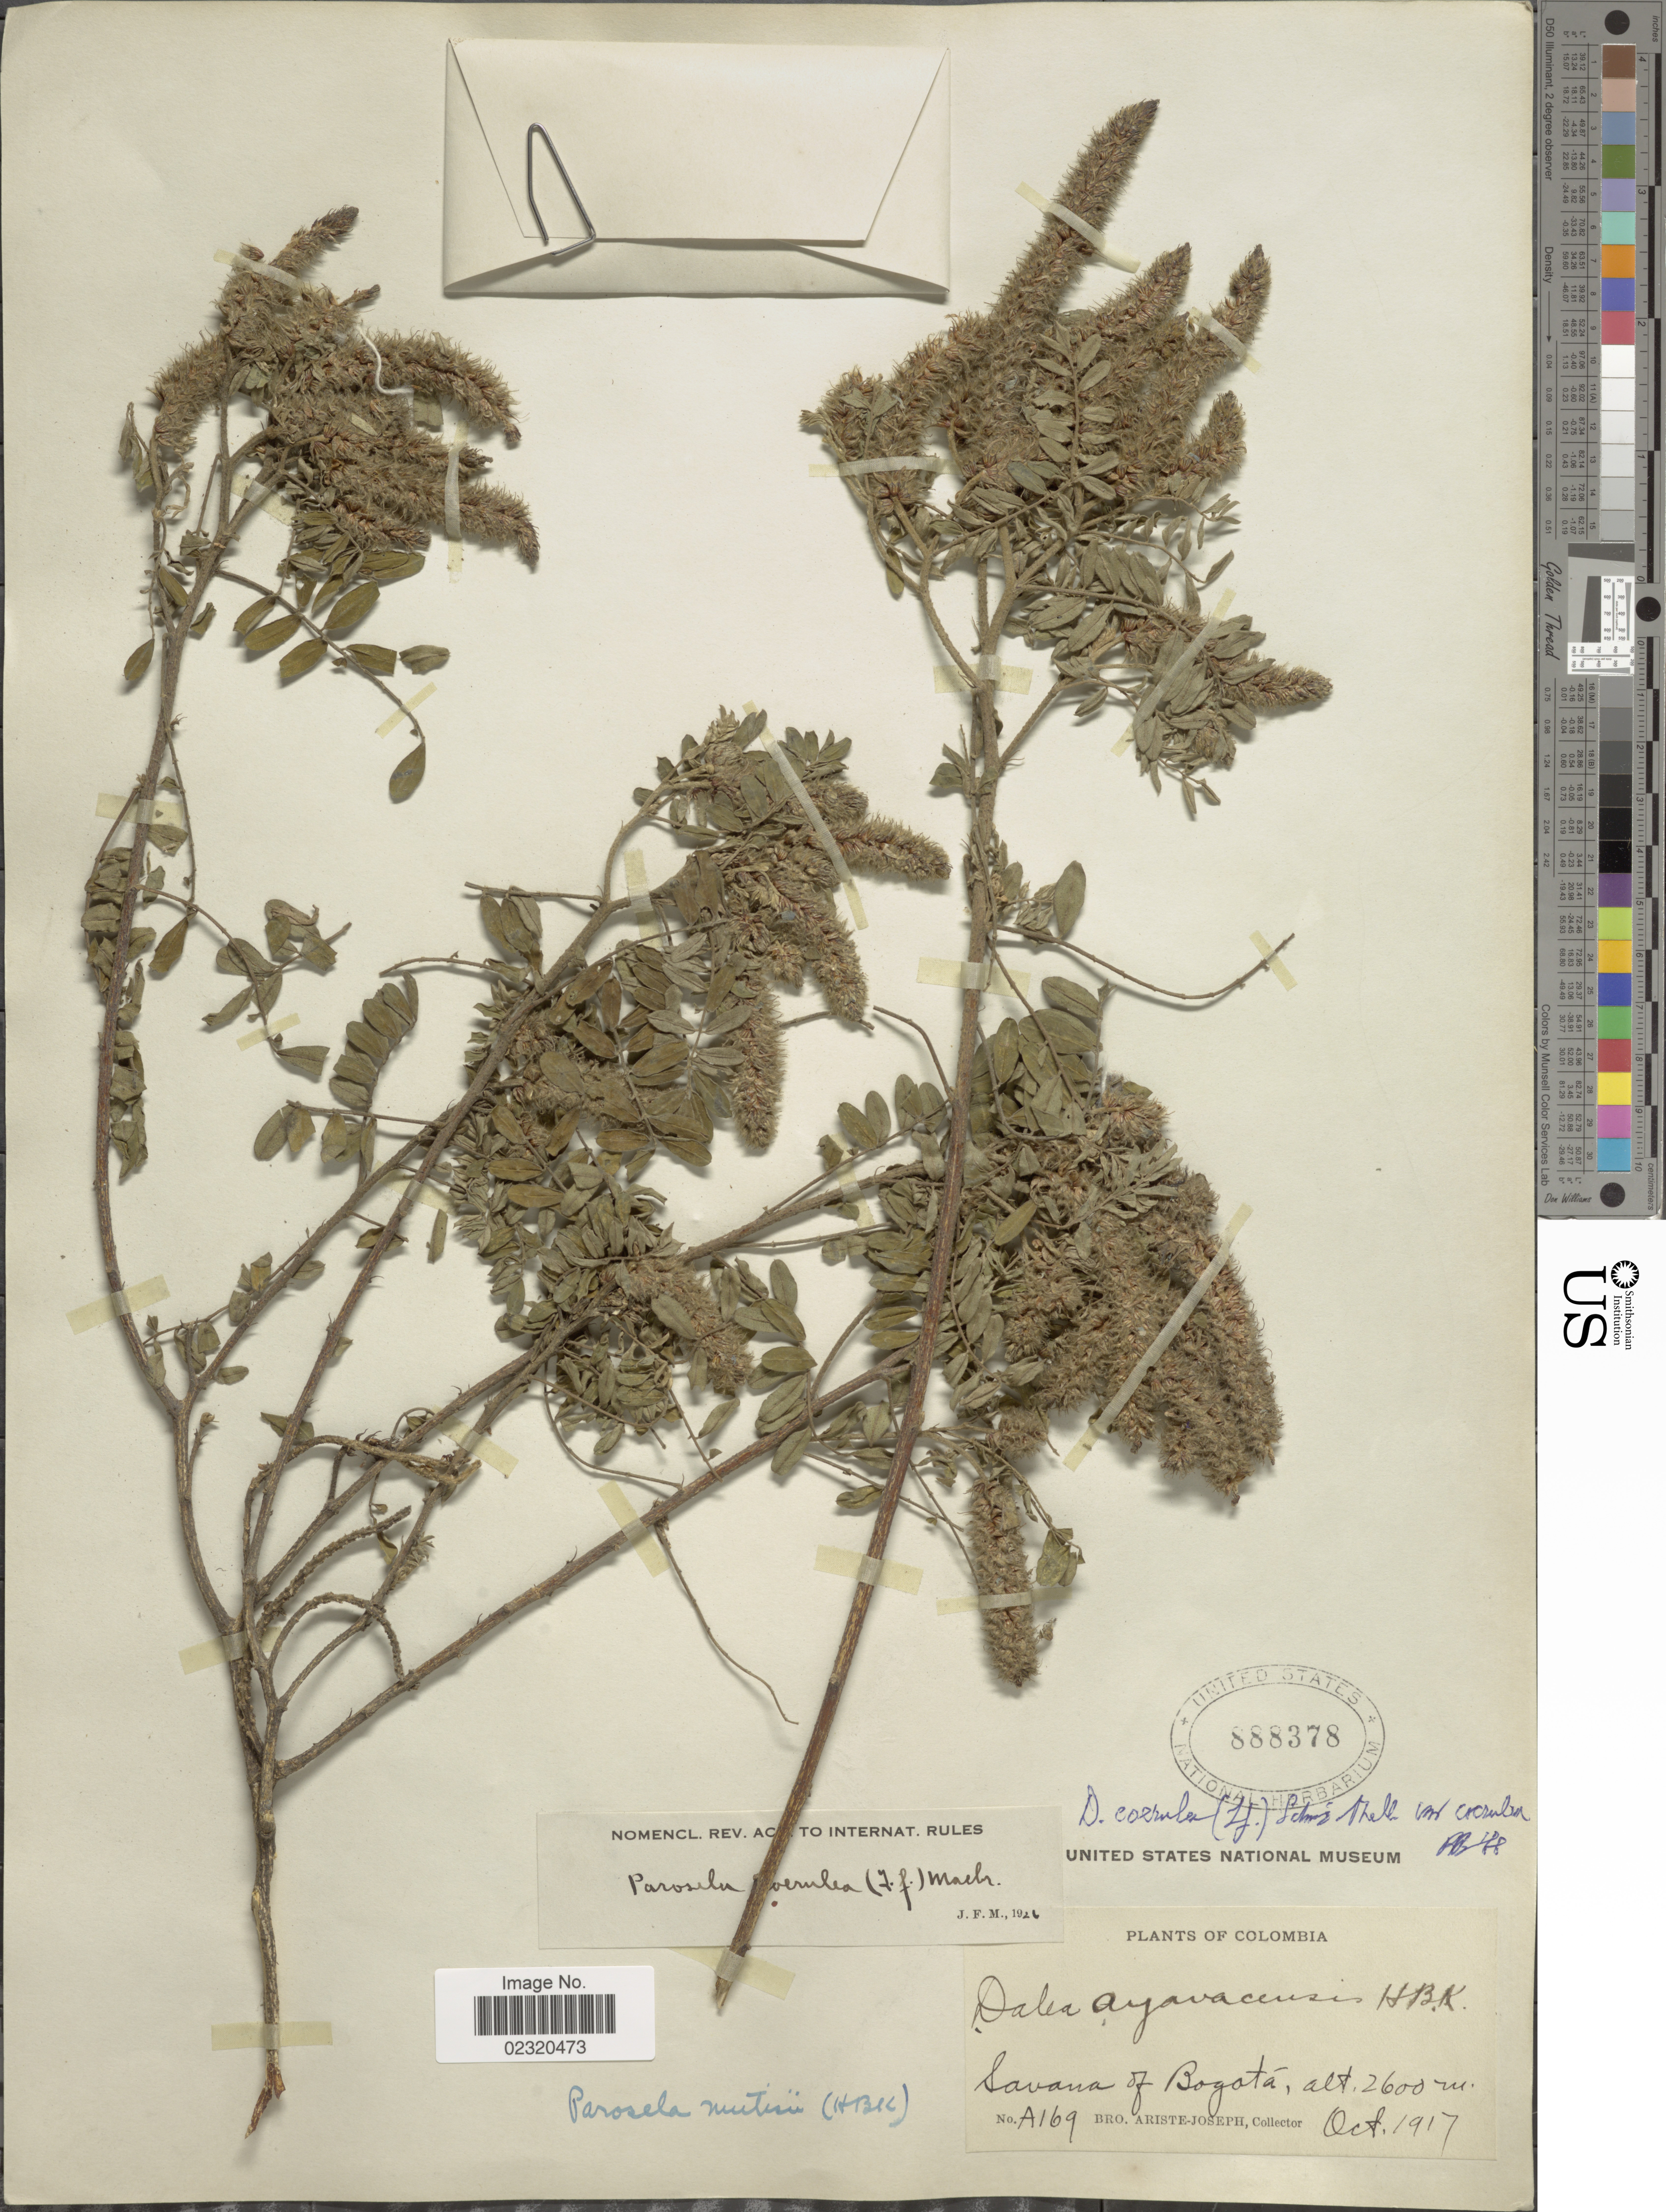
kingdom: Plantae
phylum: Tracheophyta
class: Magnoliopsida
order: Fabales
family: Fabaceae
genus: Dalea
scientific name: Dalea coerulea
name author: (L. f.) Schinz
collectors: Bro. Ariste-Joseph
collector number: A169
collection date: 1917-10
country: Colombia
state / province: Bogota D.C.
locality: Savana of Bogota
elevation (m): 2600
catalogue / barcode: US 888378